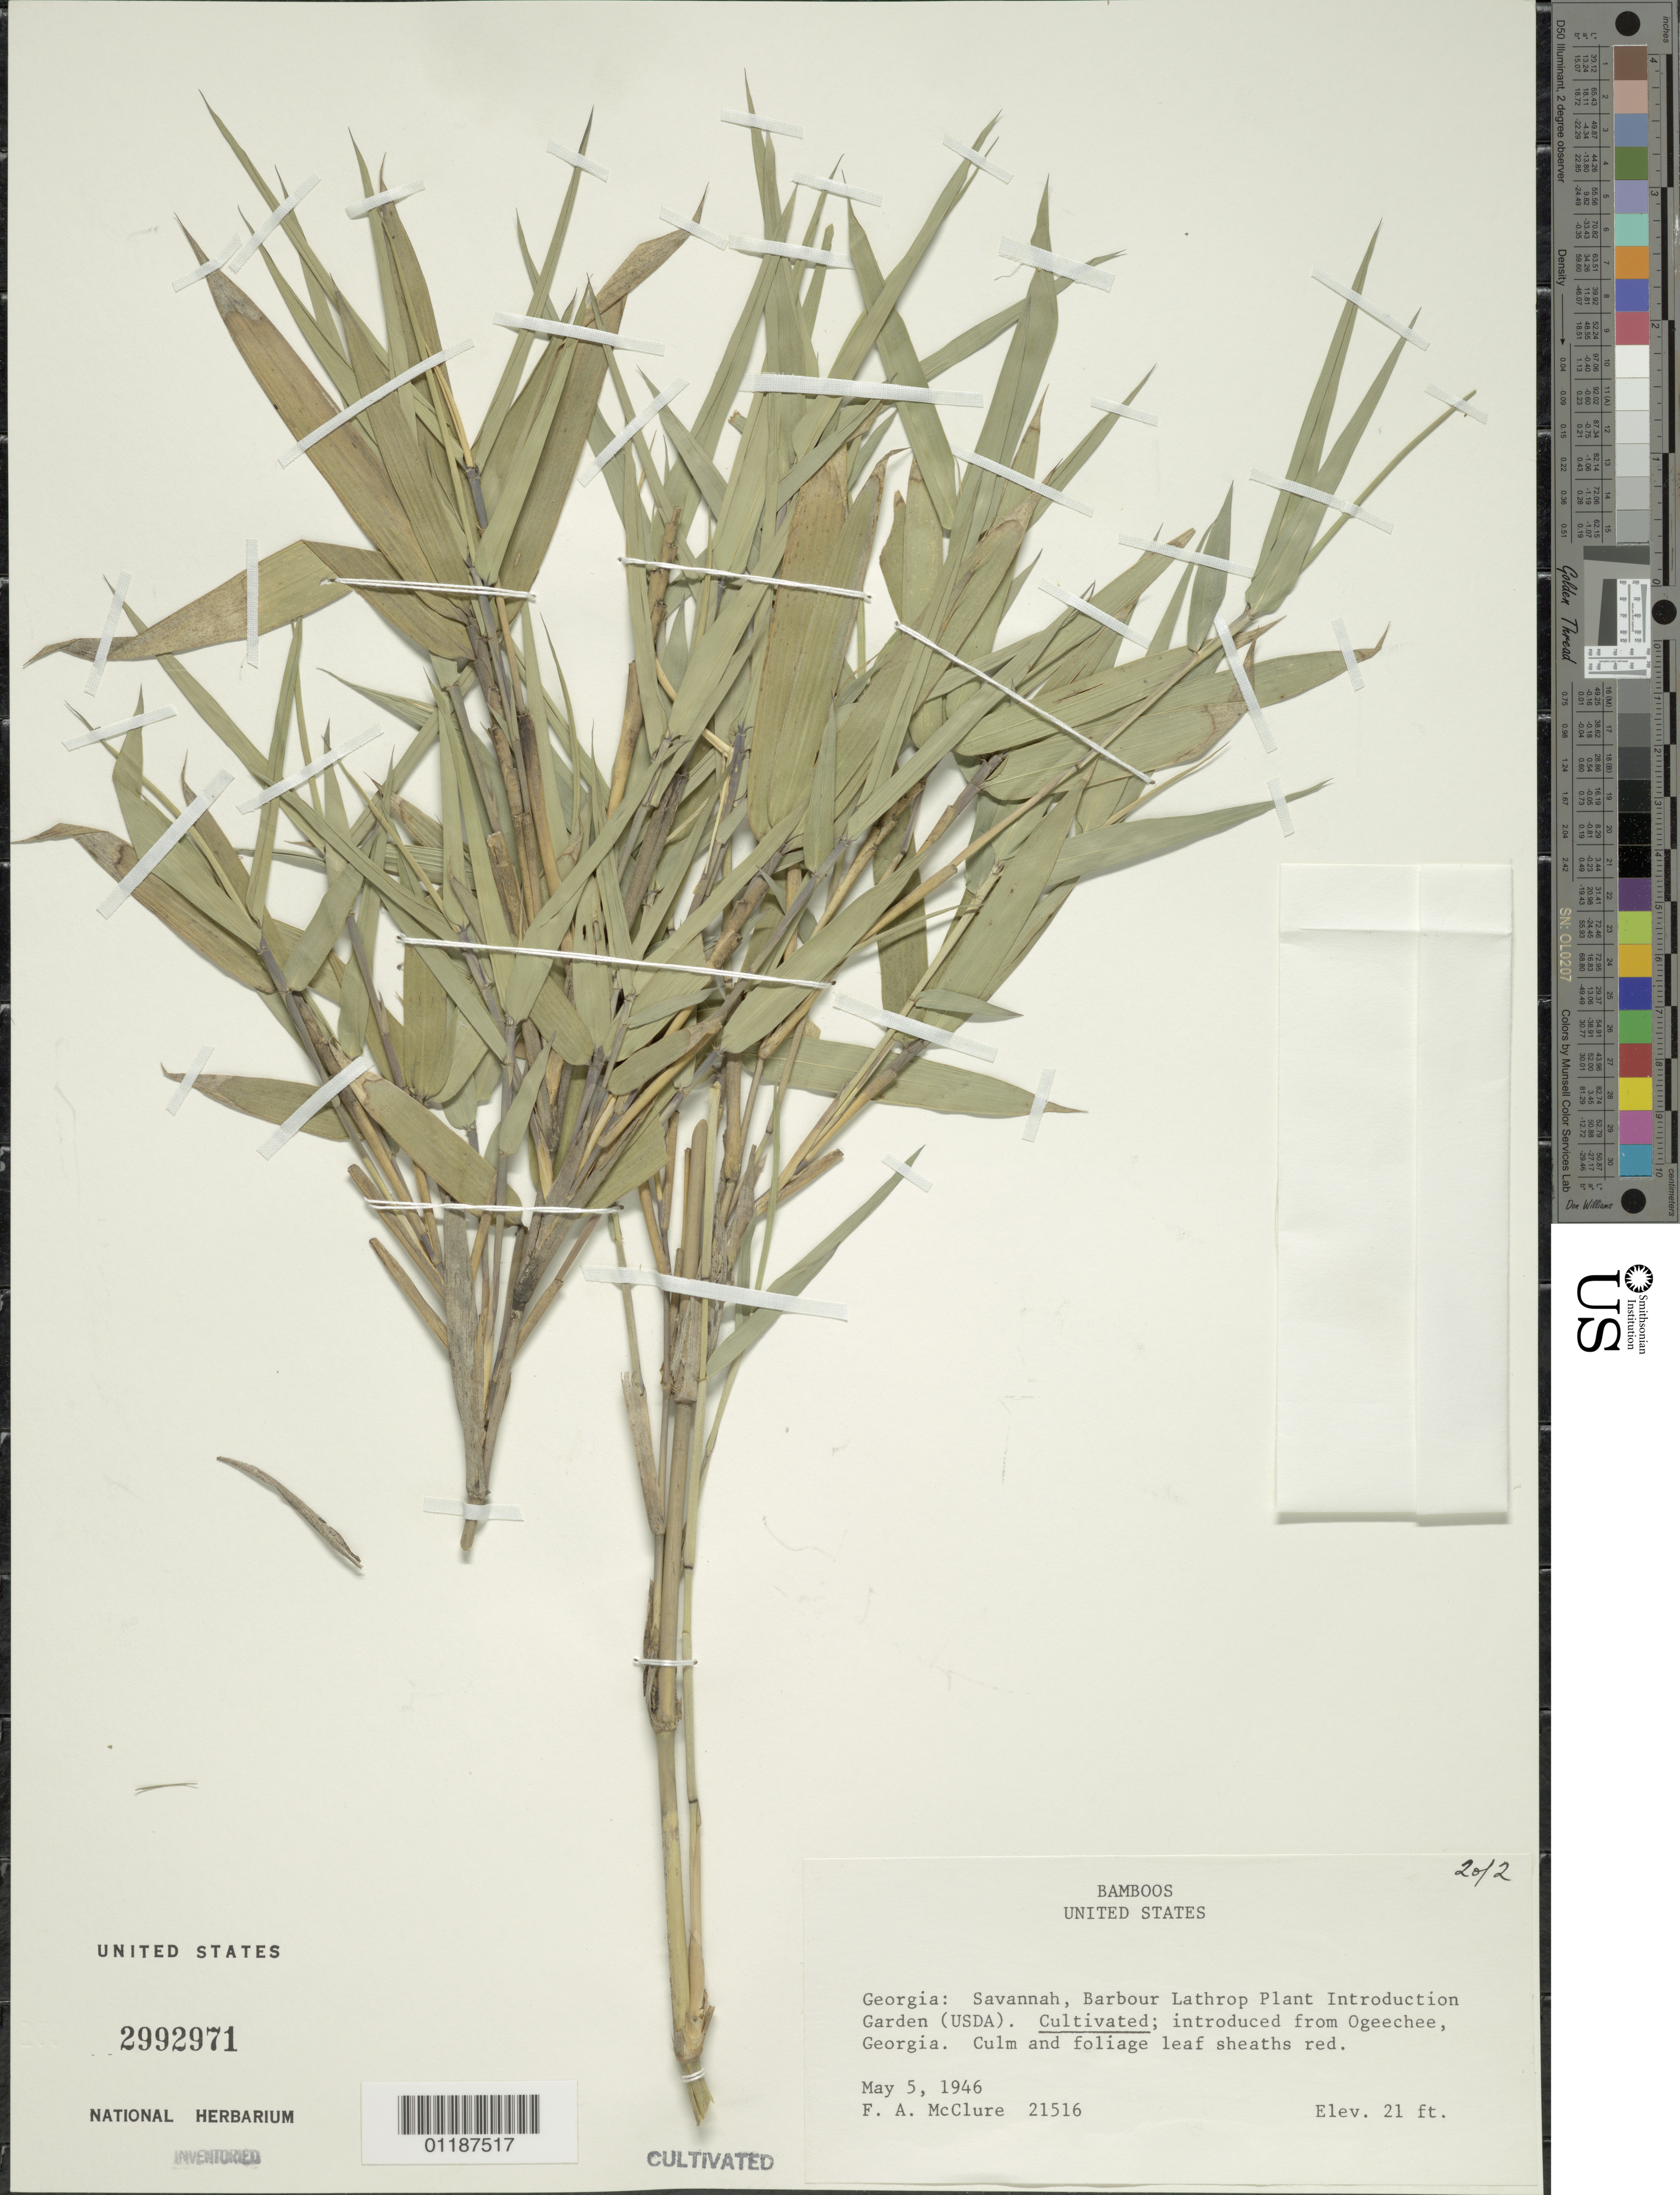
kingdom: Plantae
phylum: Tracheophyta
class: Liliopsida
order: Poales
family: Poaceae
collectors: F. A. McClure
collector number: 21516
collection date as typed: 05 May 1946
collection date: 1946-05-05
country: United States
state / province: Georgia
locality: Savannah, Barbour Lathrop Plant Introduction Garden (USDA)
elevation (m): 6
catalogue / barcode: US 2992971